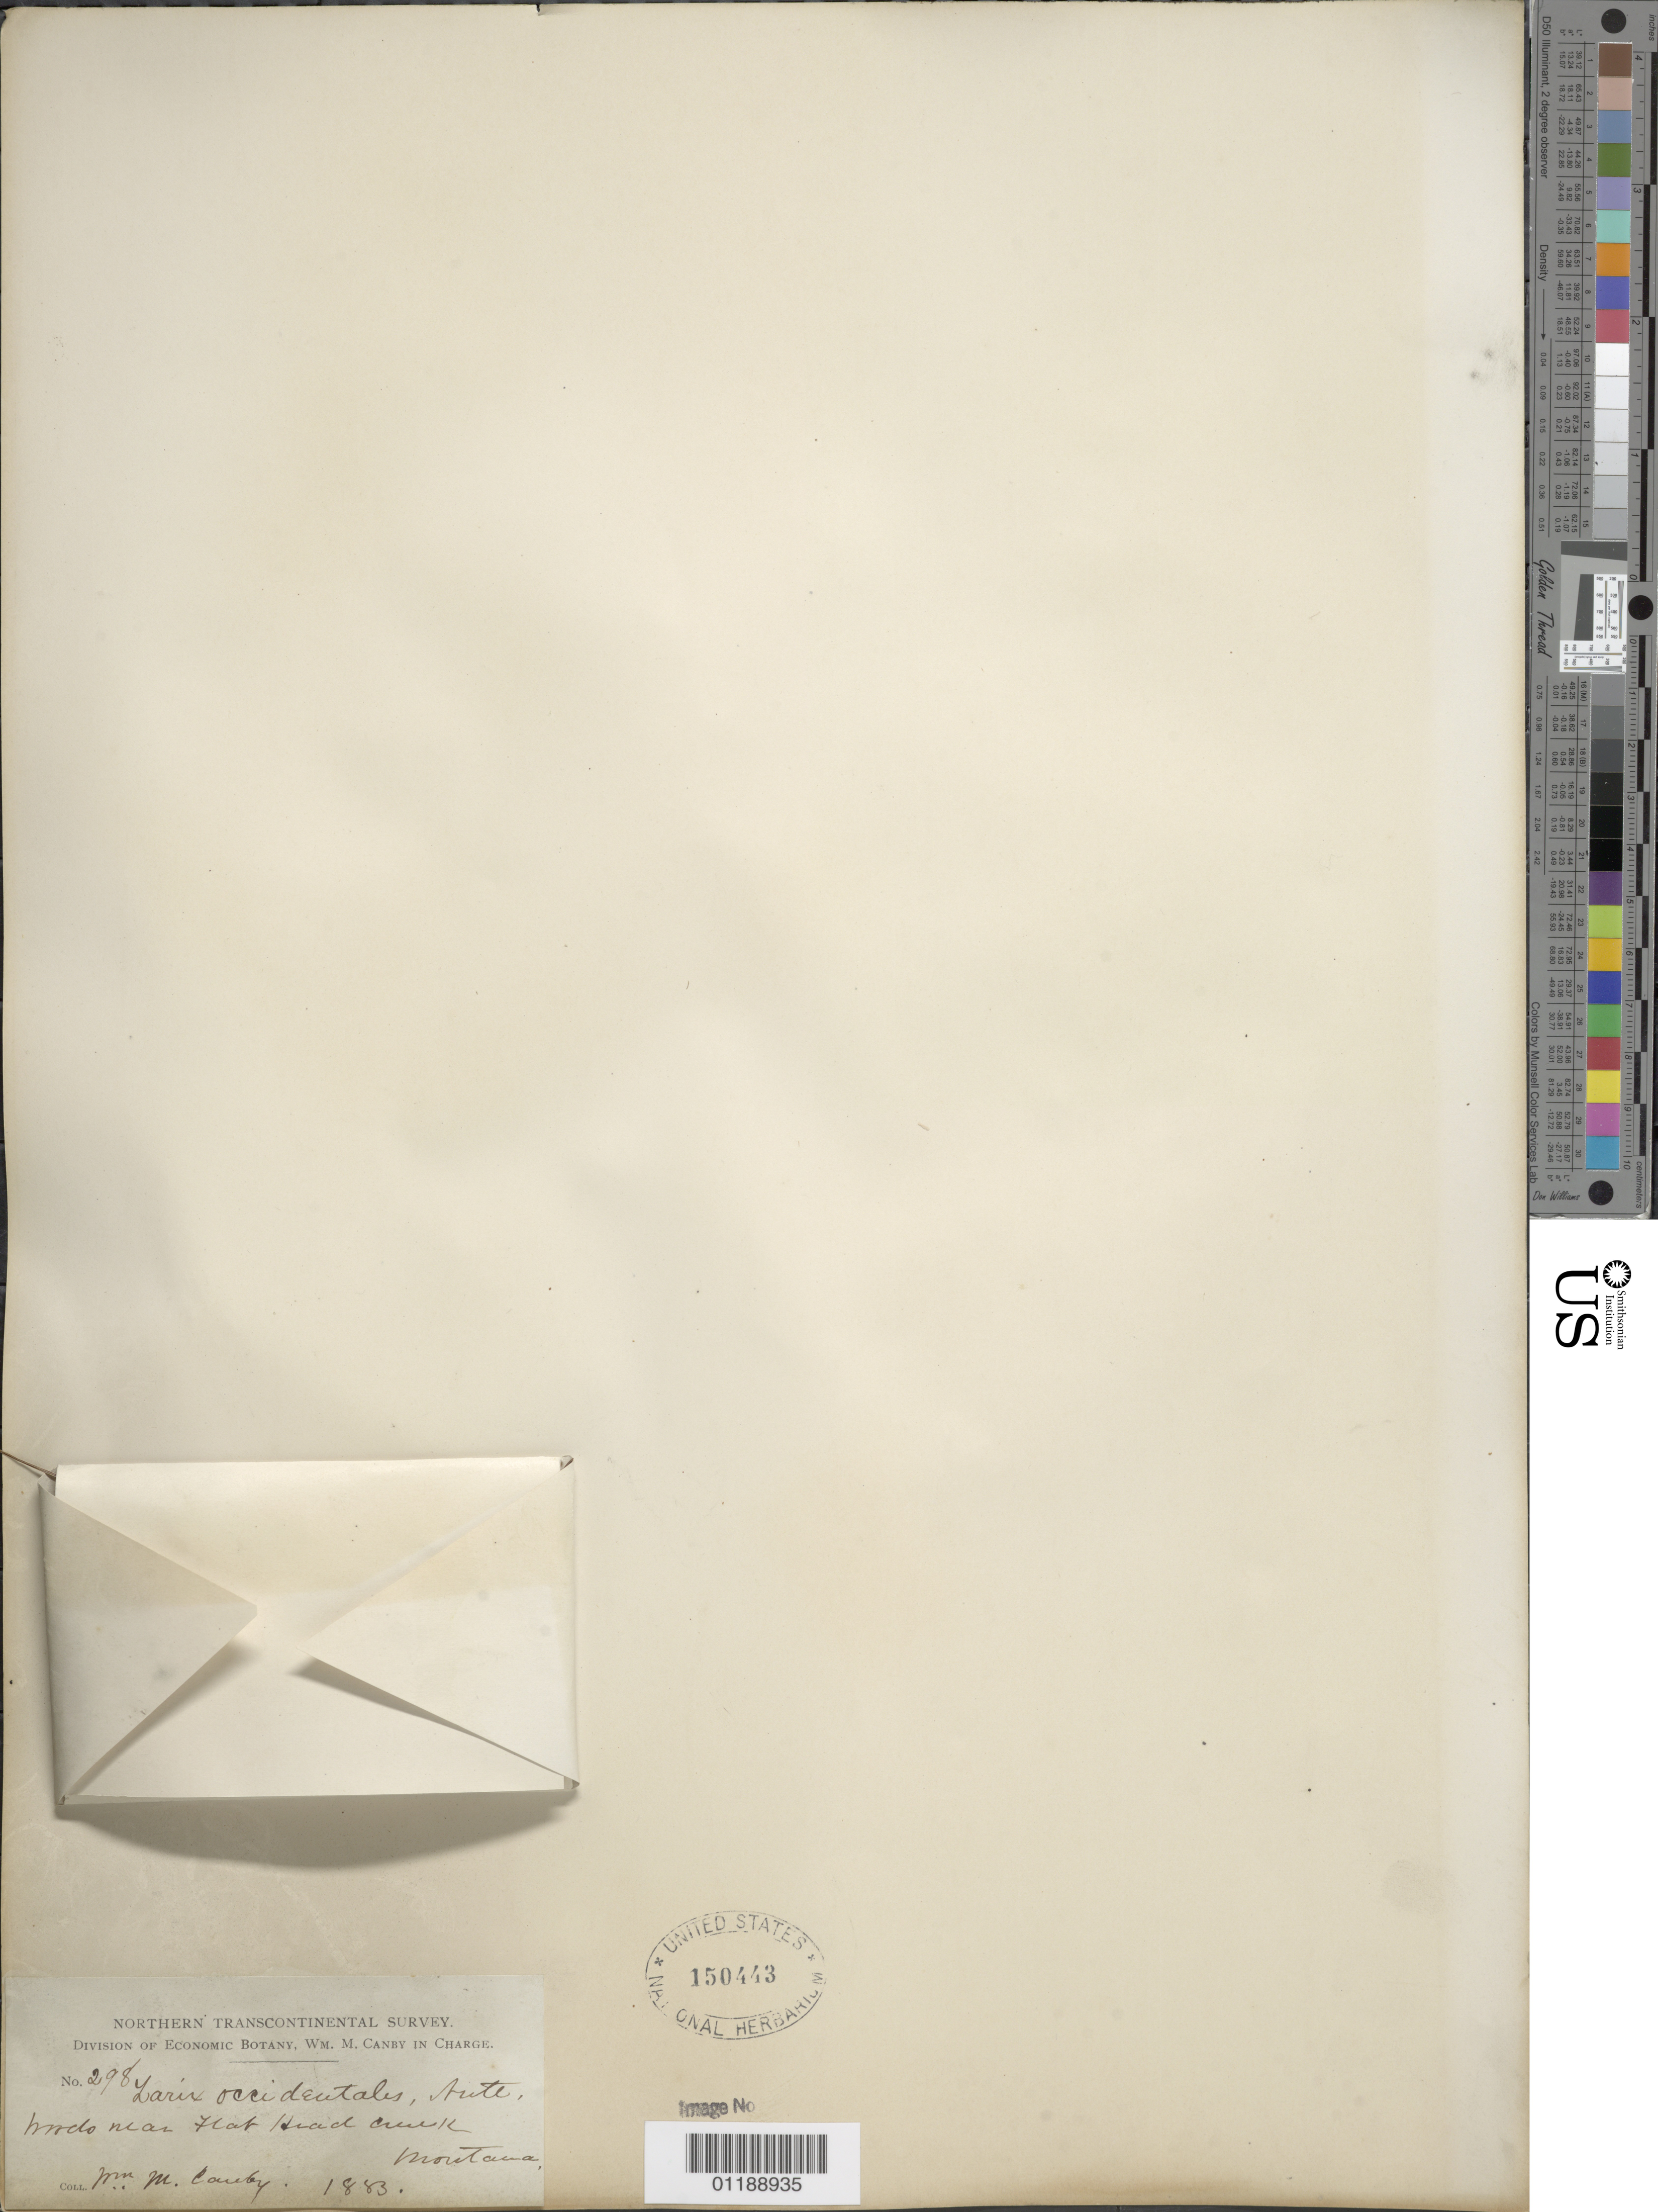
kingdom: Plantae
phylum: Tracheophyta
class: Pinopsida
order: Pinales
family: Pinaceae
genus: Larix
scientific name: Larix occidentalis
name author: Nutt.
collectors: W. M. Canby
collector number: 298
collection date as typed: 1883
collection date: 1883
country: United States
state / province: Montana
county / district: Flathead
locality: Near Flat Head Creek.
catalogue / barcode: US 150443